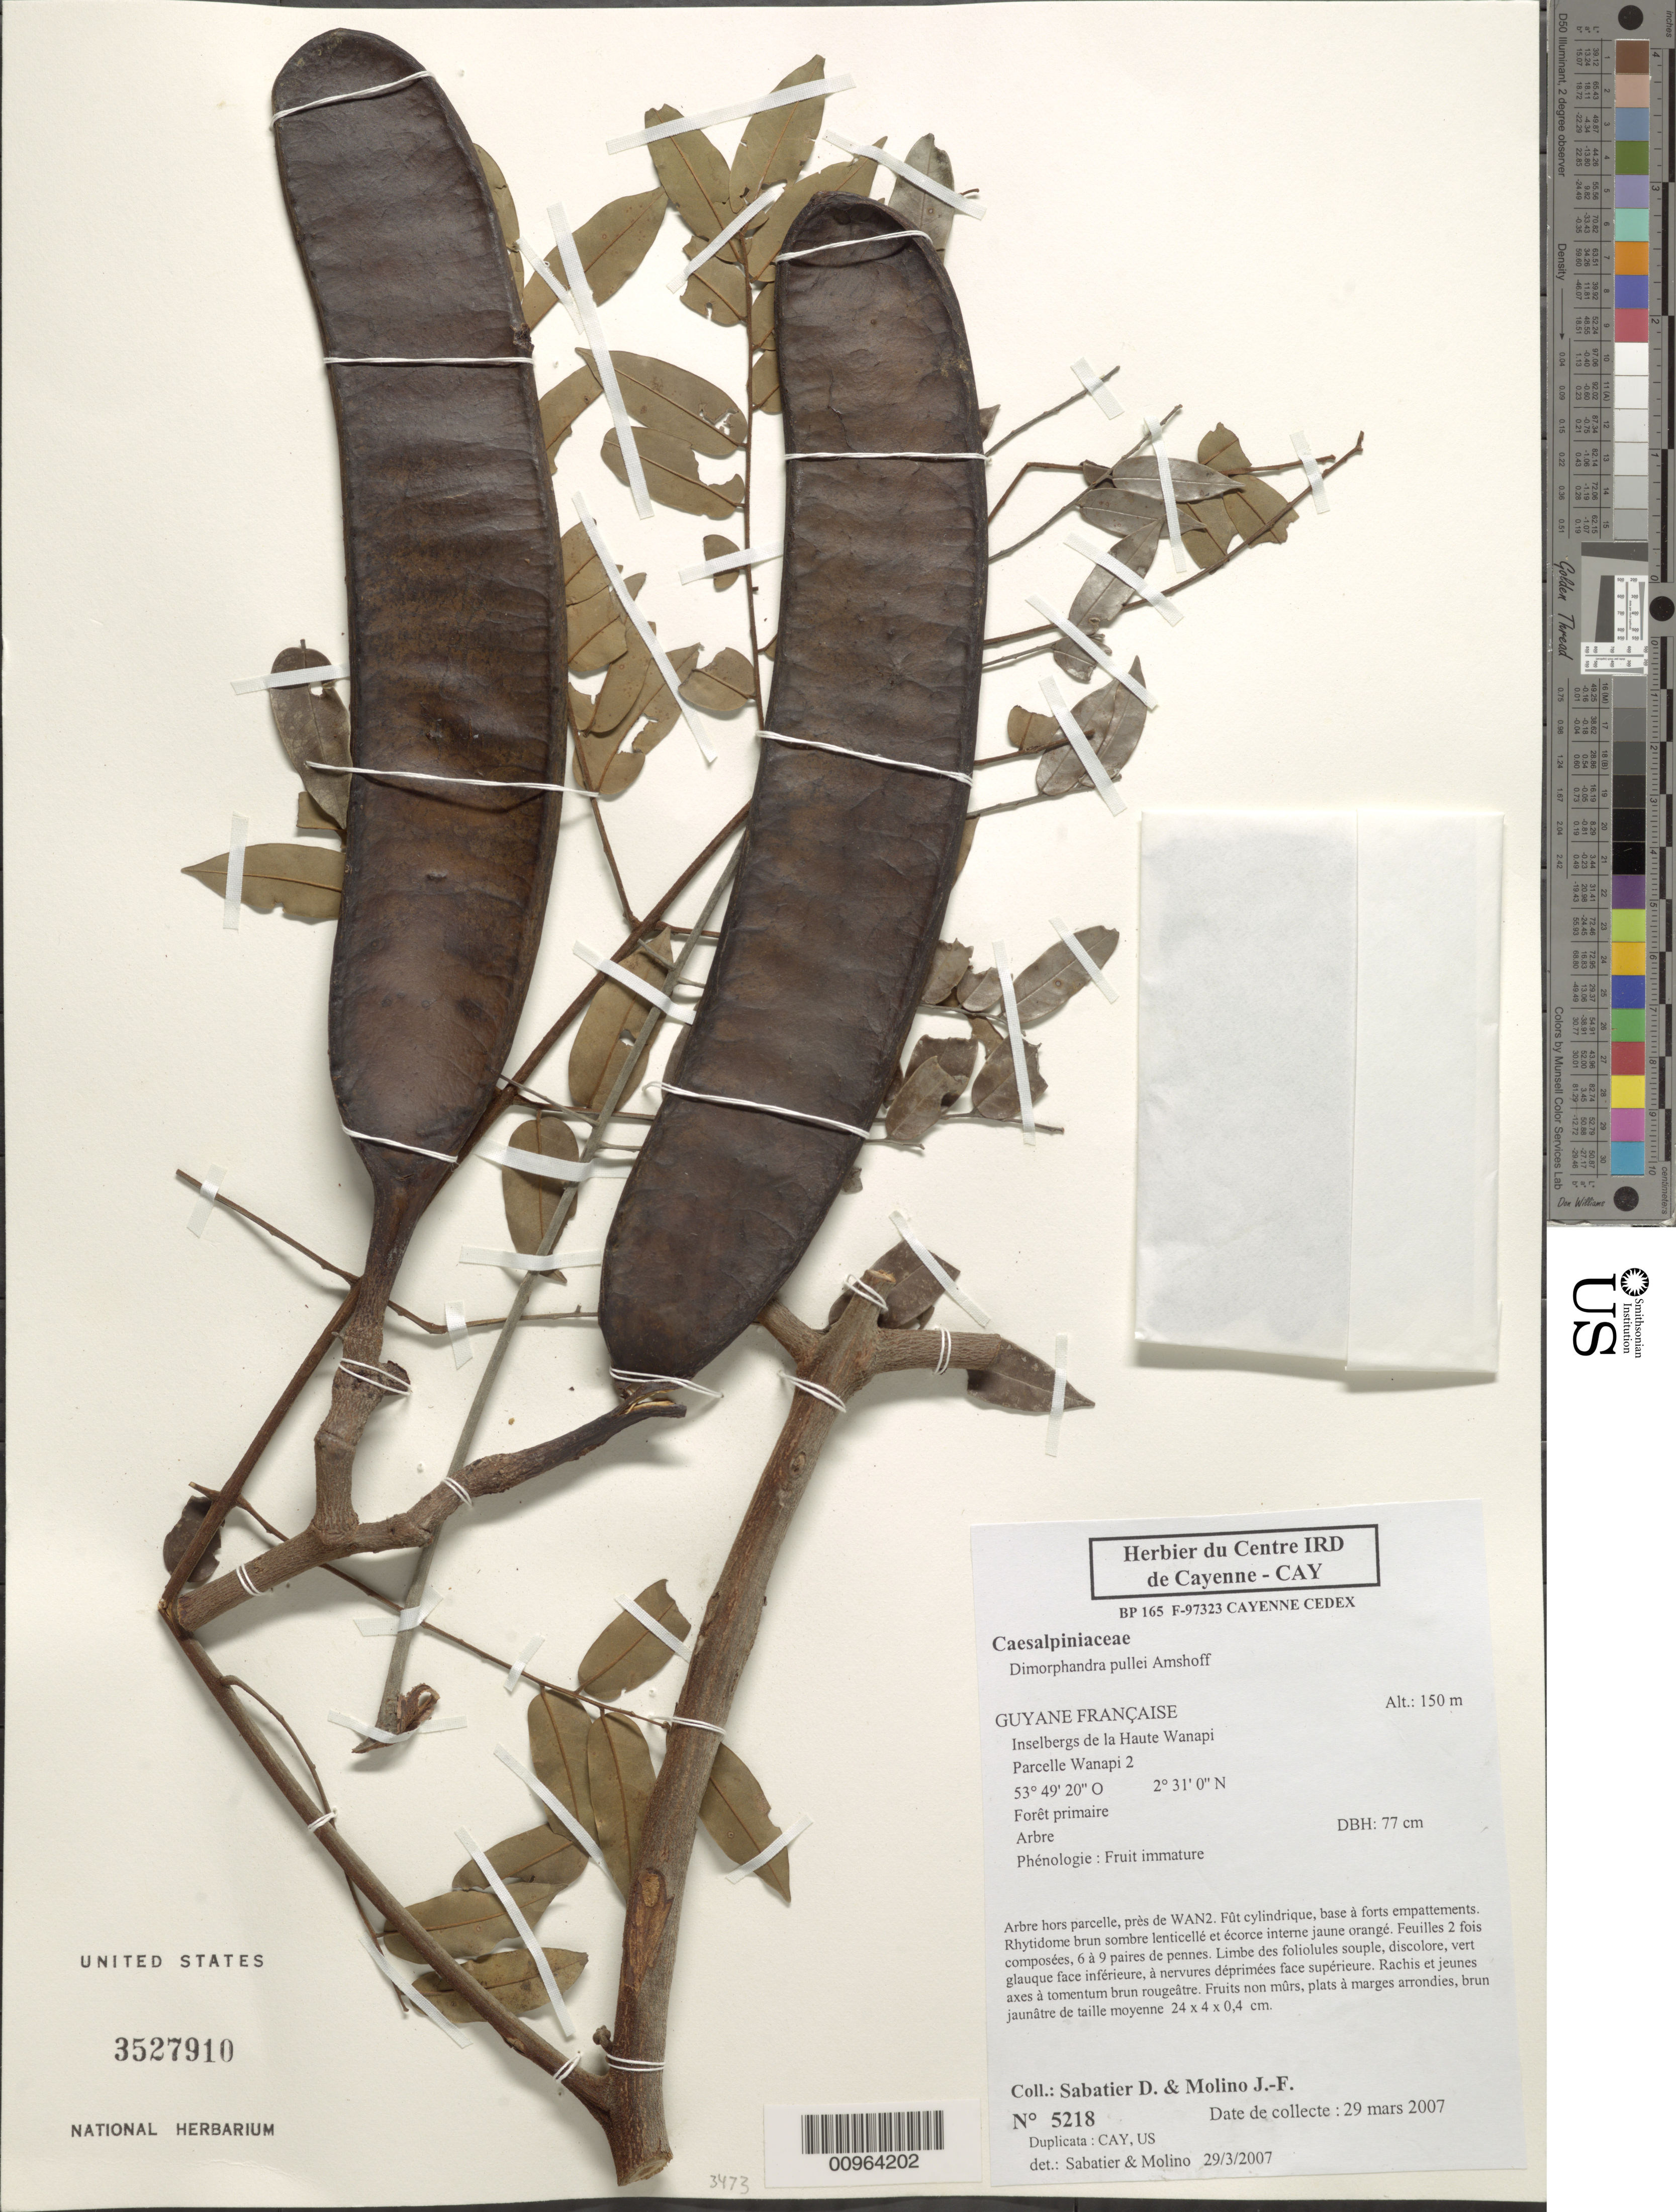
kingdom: Plantae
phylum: Tracheophyta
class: Magnoliopsida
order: Fabales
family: Fabaceae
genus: Dimorphandra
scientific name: Dimorphandra pullei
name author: Amshoff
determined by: Sabatier, D.; Molino, J. F.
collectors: D. Sabatier & J. Molino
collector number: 5218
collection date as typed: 29-Mar-07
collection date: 2007-03-29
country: French Guiana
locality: Inselbergs de la Haute Wanapi. Parcelle Wanapi 2; hors parcelle pres de WAN2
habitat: Foret primaire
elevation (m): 150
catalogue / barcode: US 3527910